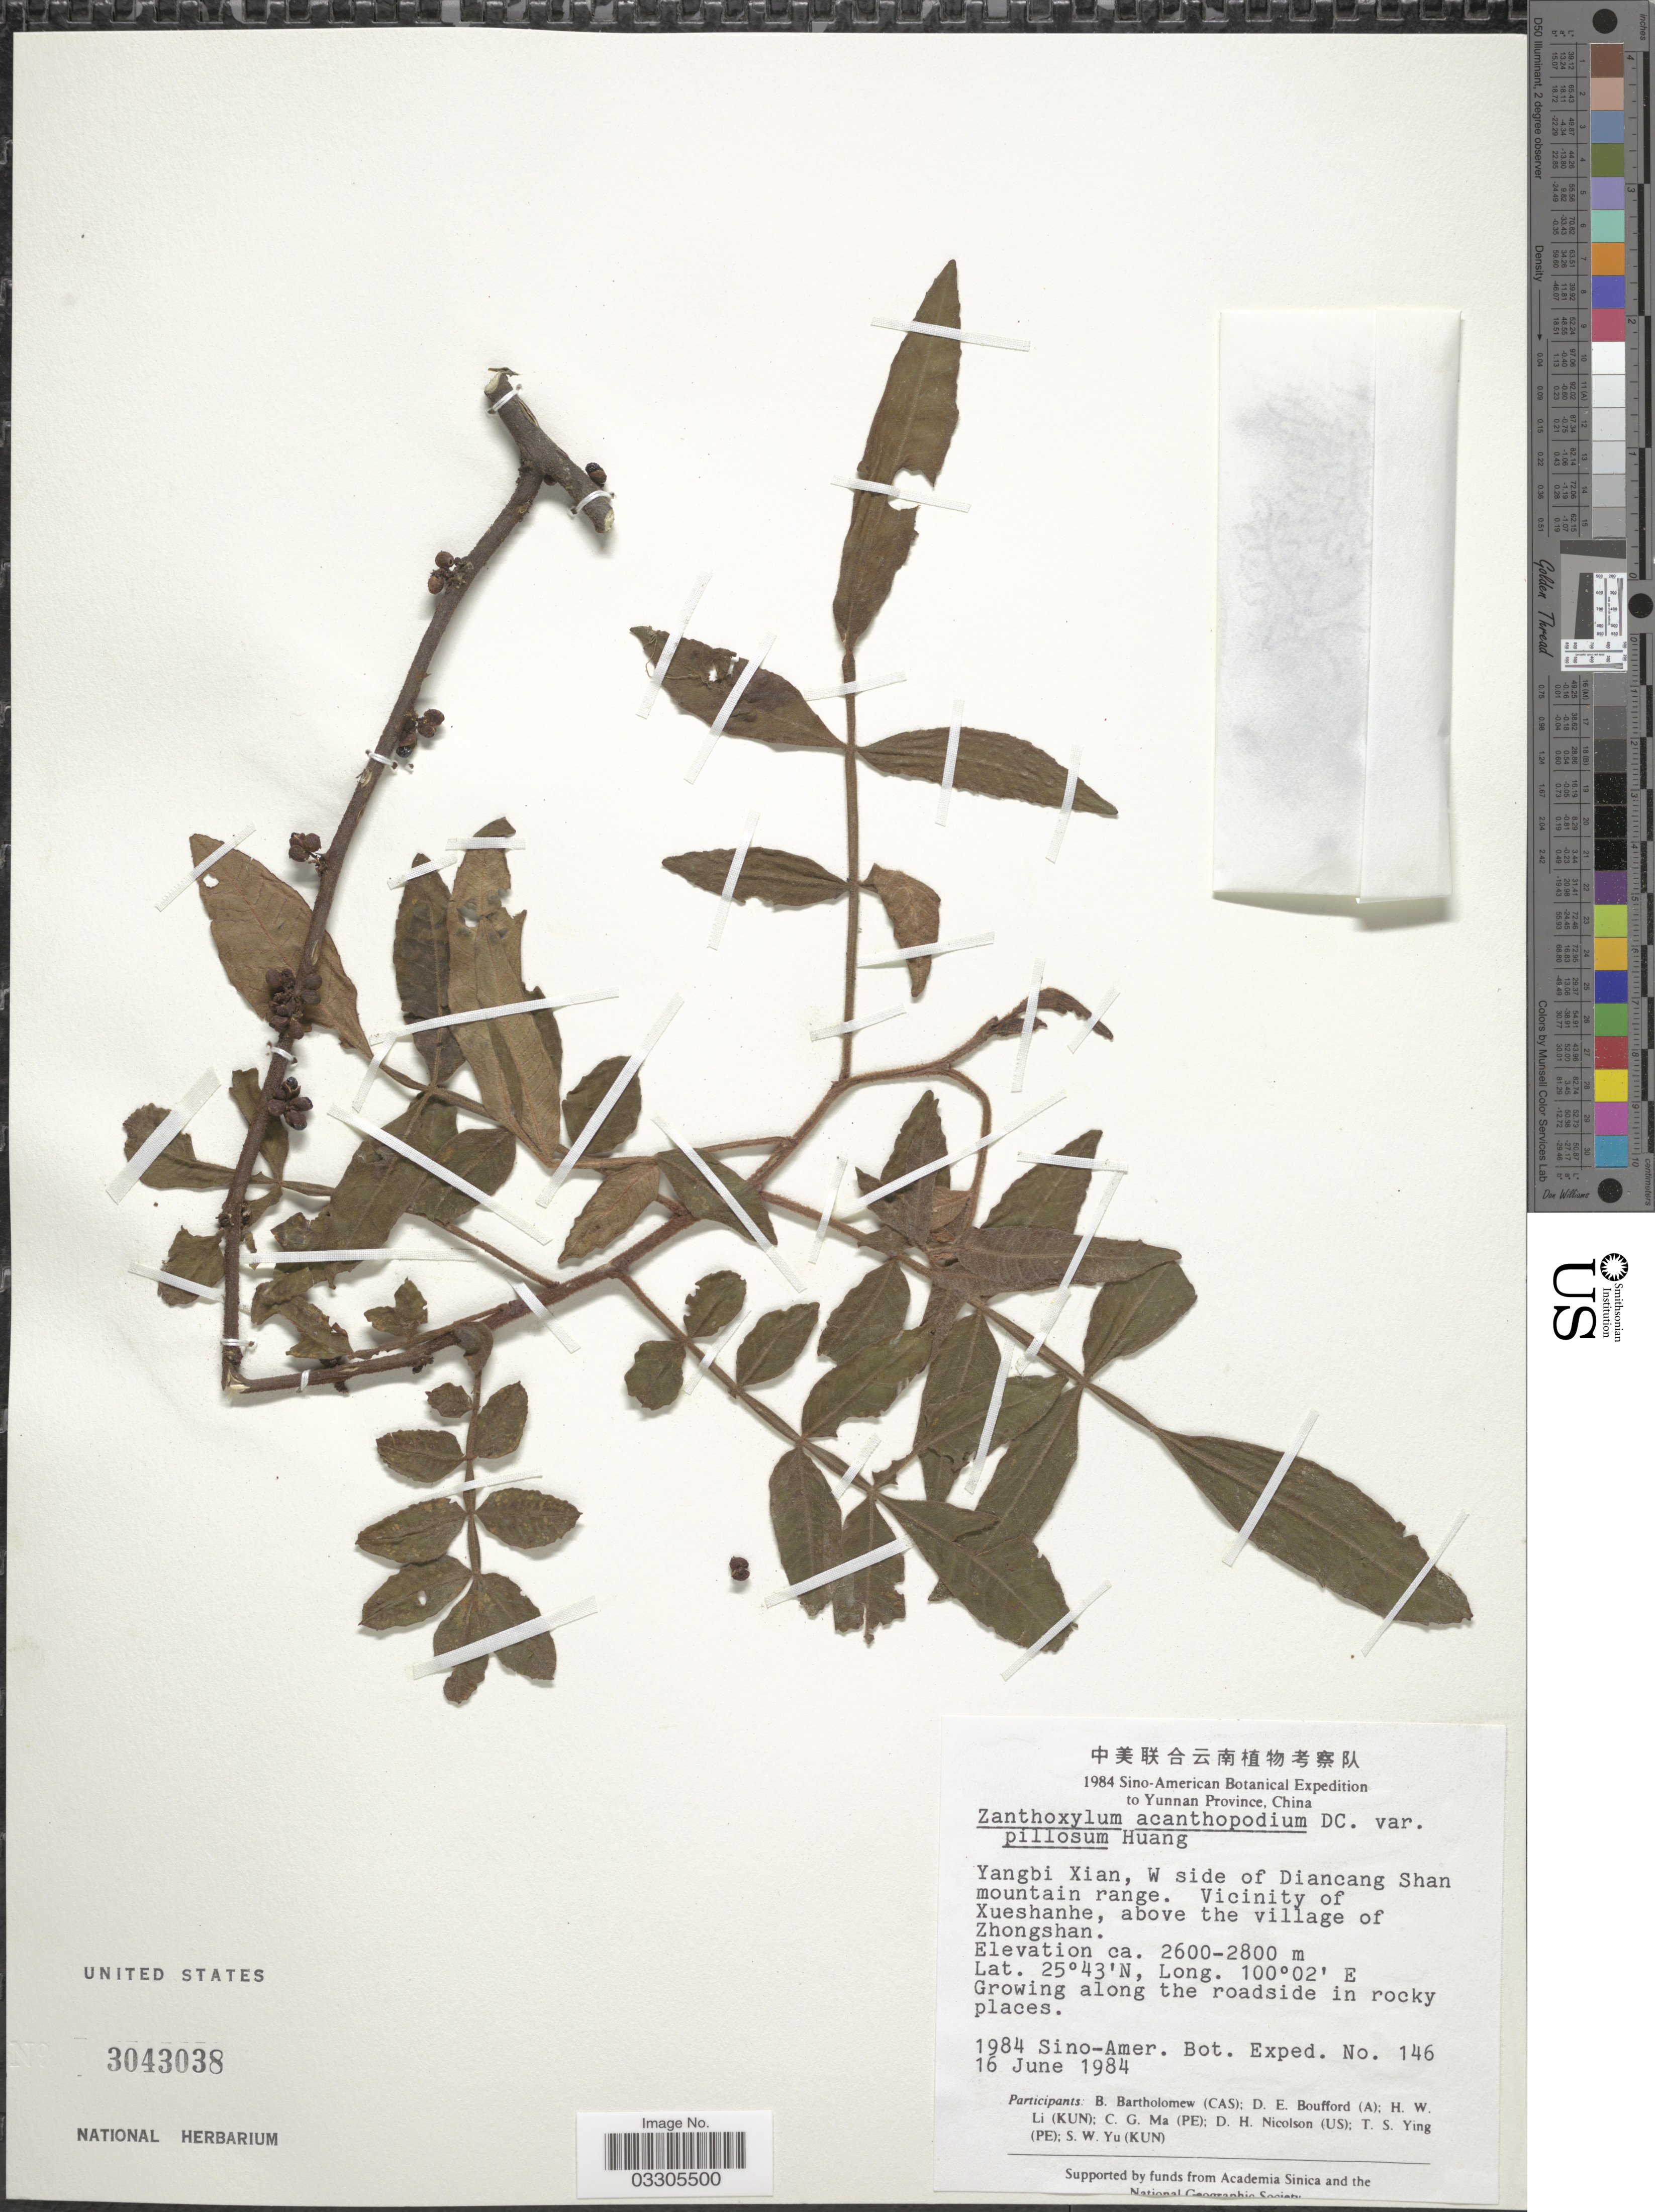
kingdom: Plantae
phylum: Tracheophyta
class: Magnoliopsida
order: Sapindales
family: Rutaceae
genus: Zanthoxylum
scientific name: Zanthoxylum acanthopodium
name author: DC.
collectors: Sino-Amer. Bot. Exped. 1984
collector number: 146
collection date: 1984-06-16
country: China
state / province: Yunnan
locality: Yangbi Xian, W side of Diancang Shan mountain range. Vicinity of Xueshanhe, above the village of Zhongshan.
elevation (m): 2600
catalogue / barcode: US 3043038